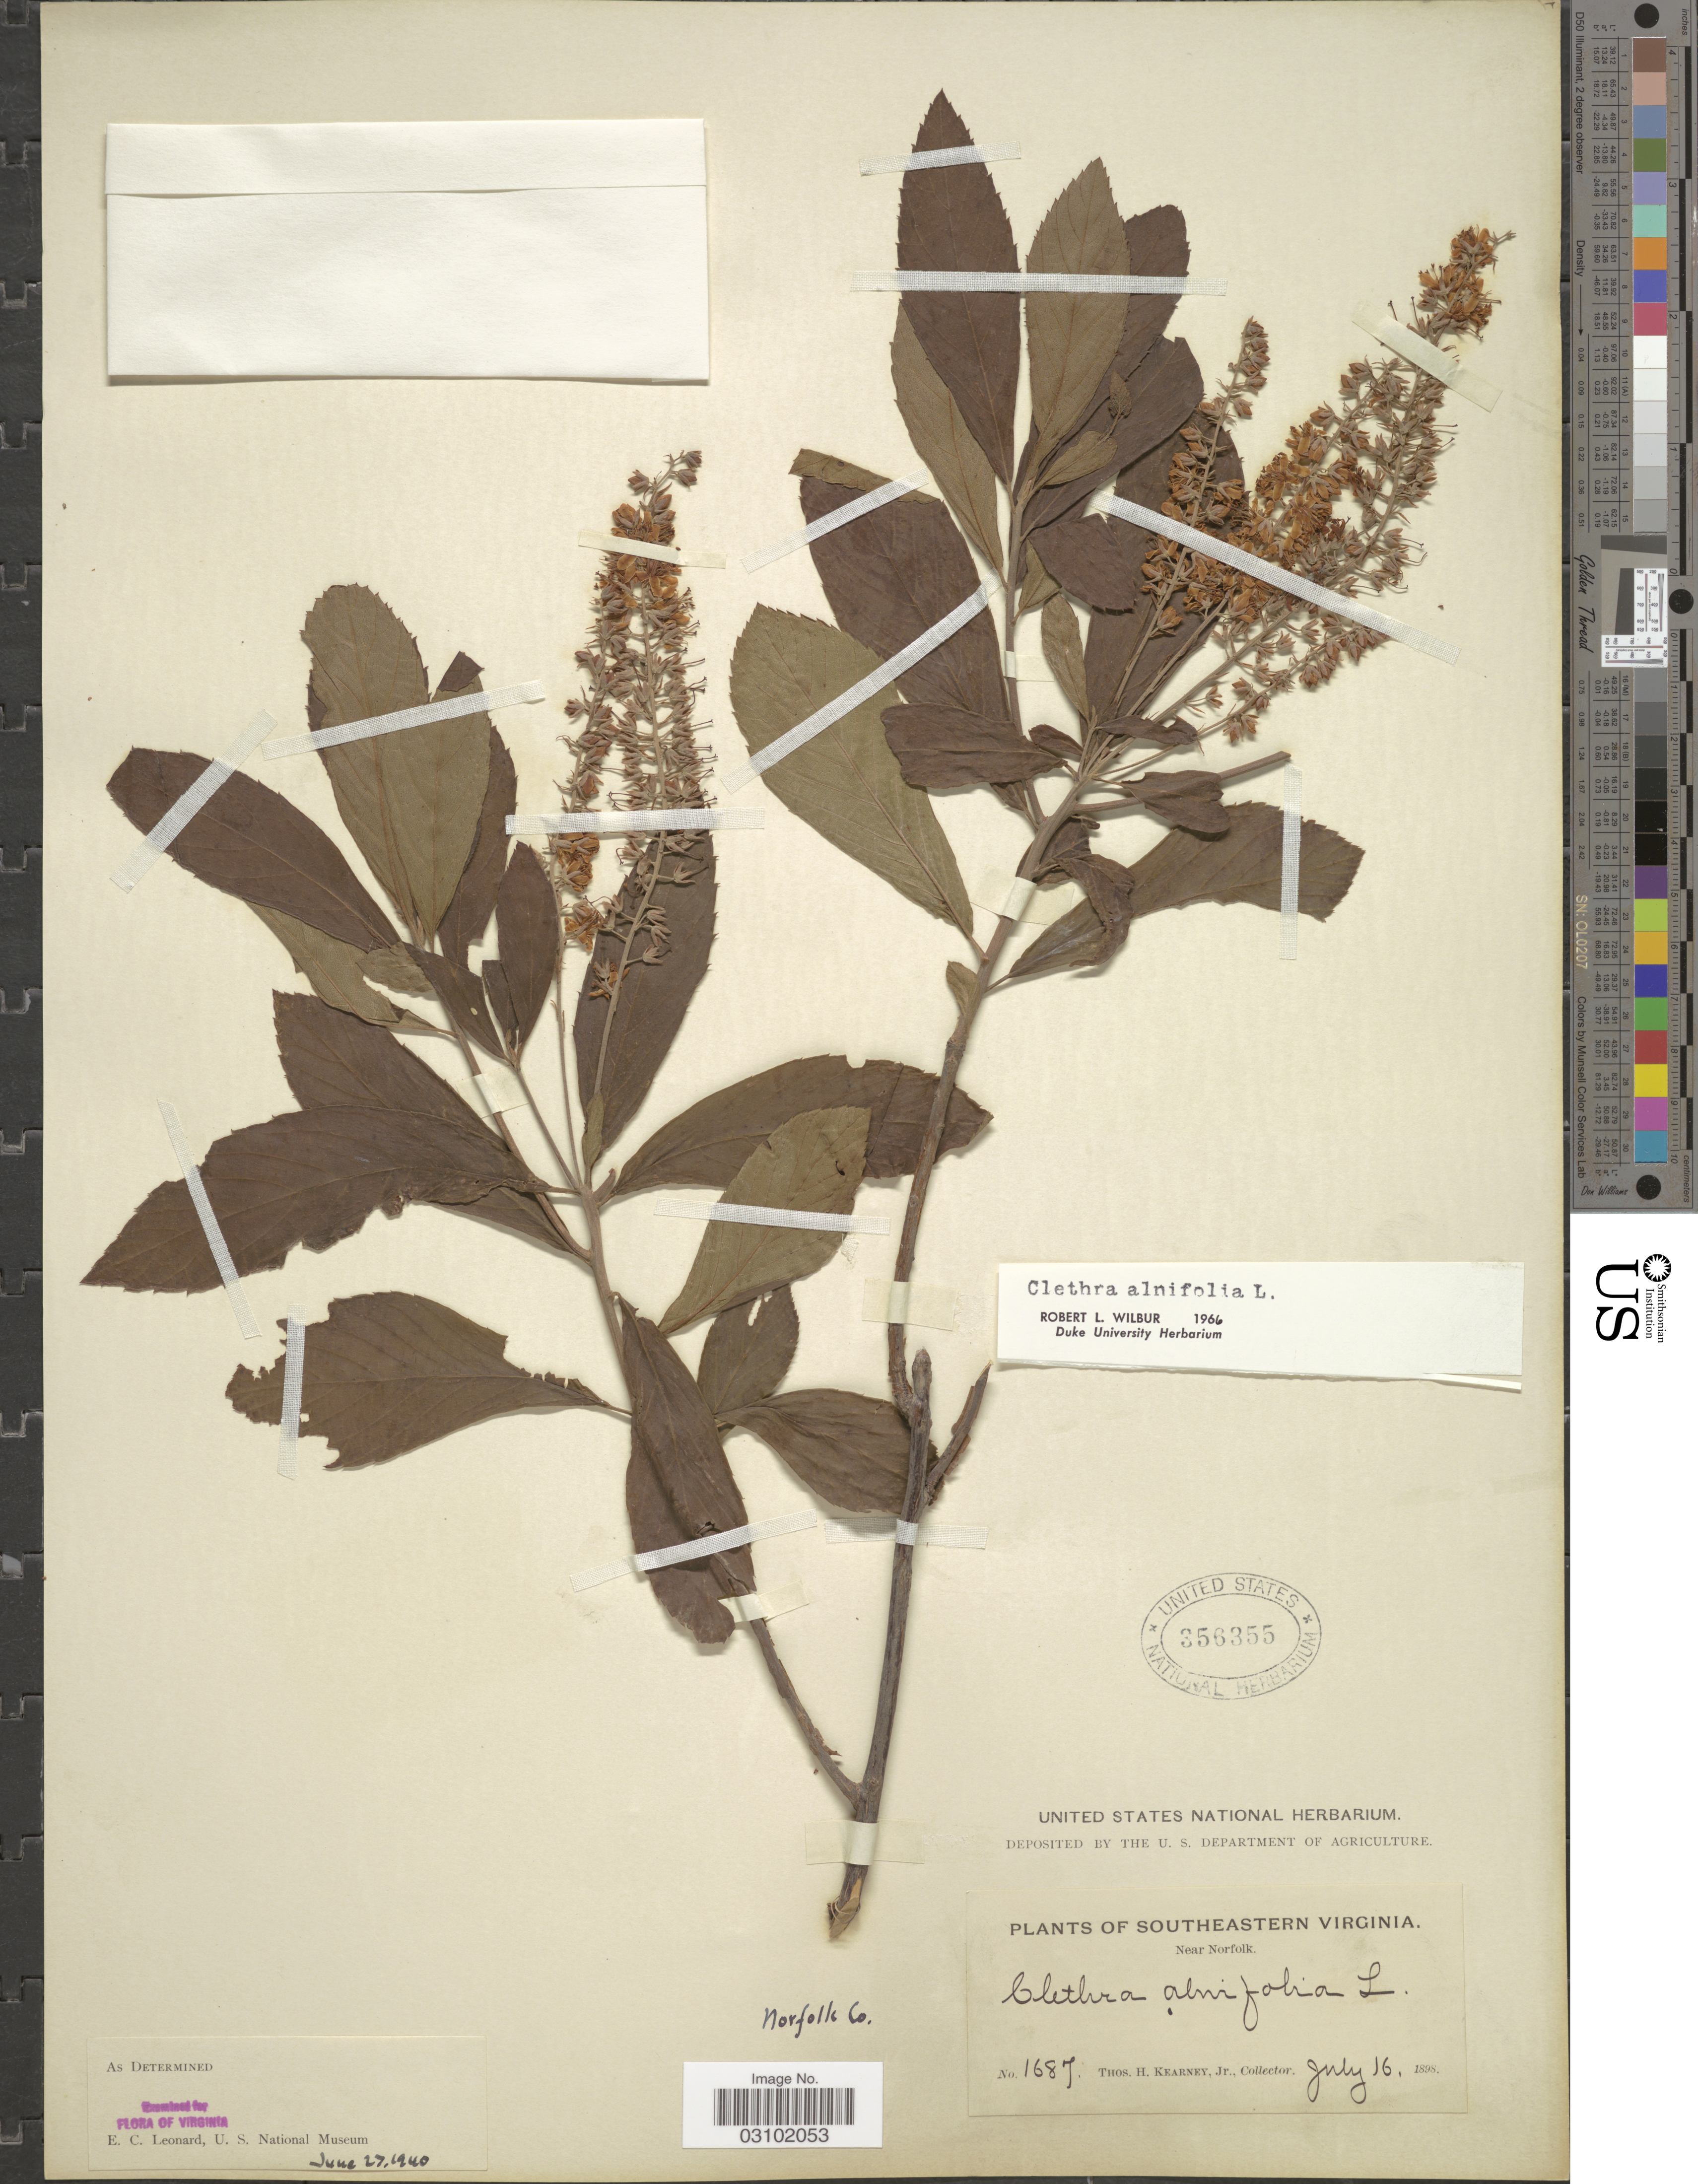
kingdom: Plantae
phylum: Tracheophyta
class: Magnoliopsida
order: Ericales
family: Clethraceae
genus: Clethra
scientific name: Clethra alnifolia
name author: L.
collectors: T. H. Kearney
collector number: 1687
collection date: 1898-07-16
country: United States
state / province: Virginia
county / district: City of Norfolk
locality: Southeastern Virginia. Near Norfolk. Norfolk Co.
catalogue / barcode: US 356355